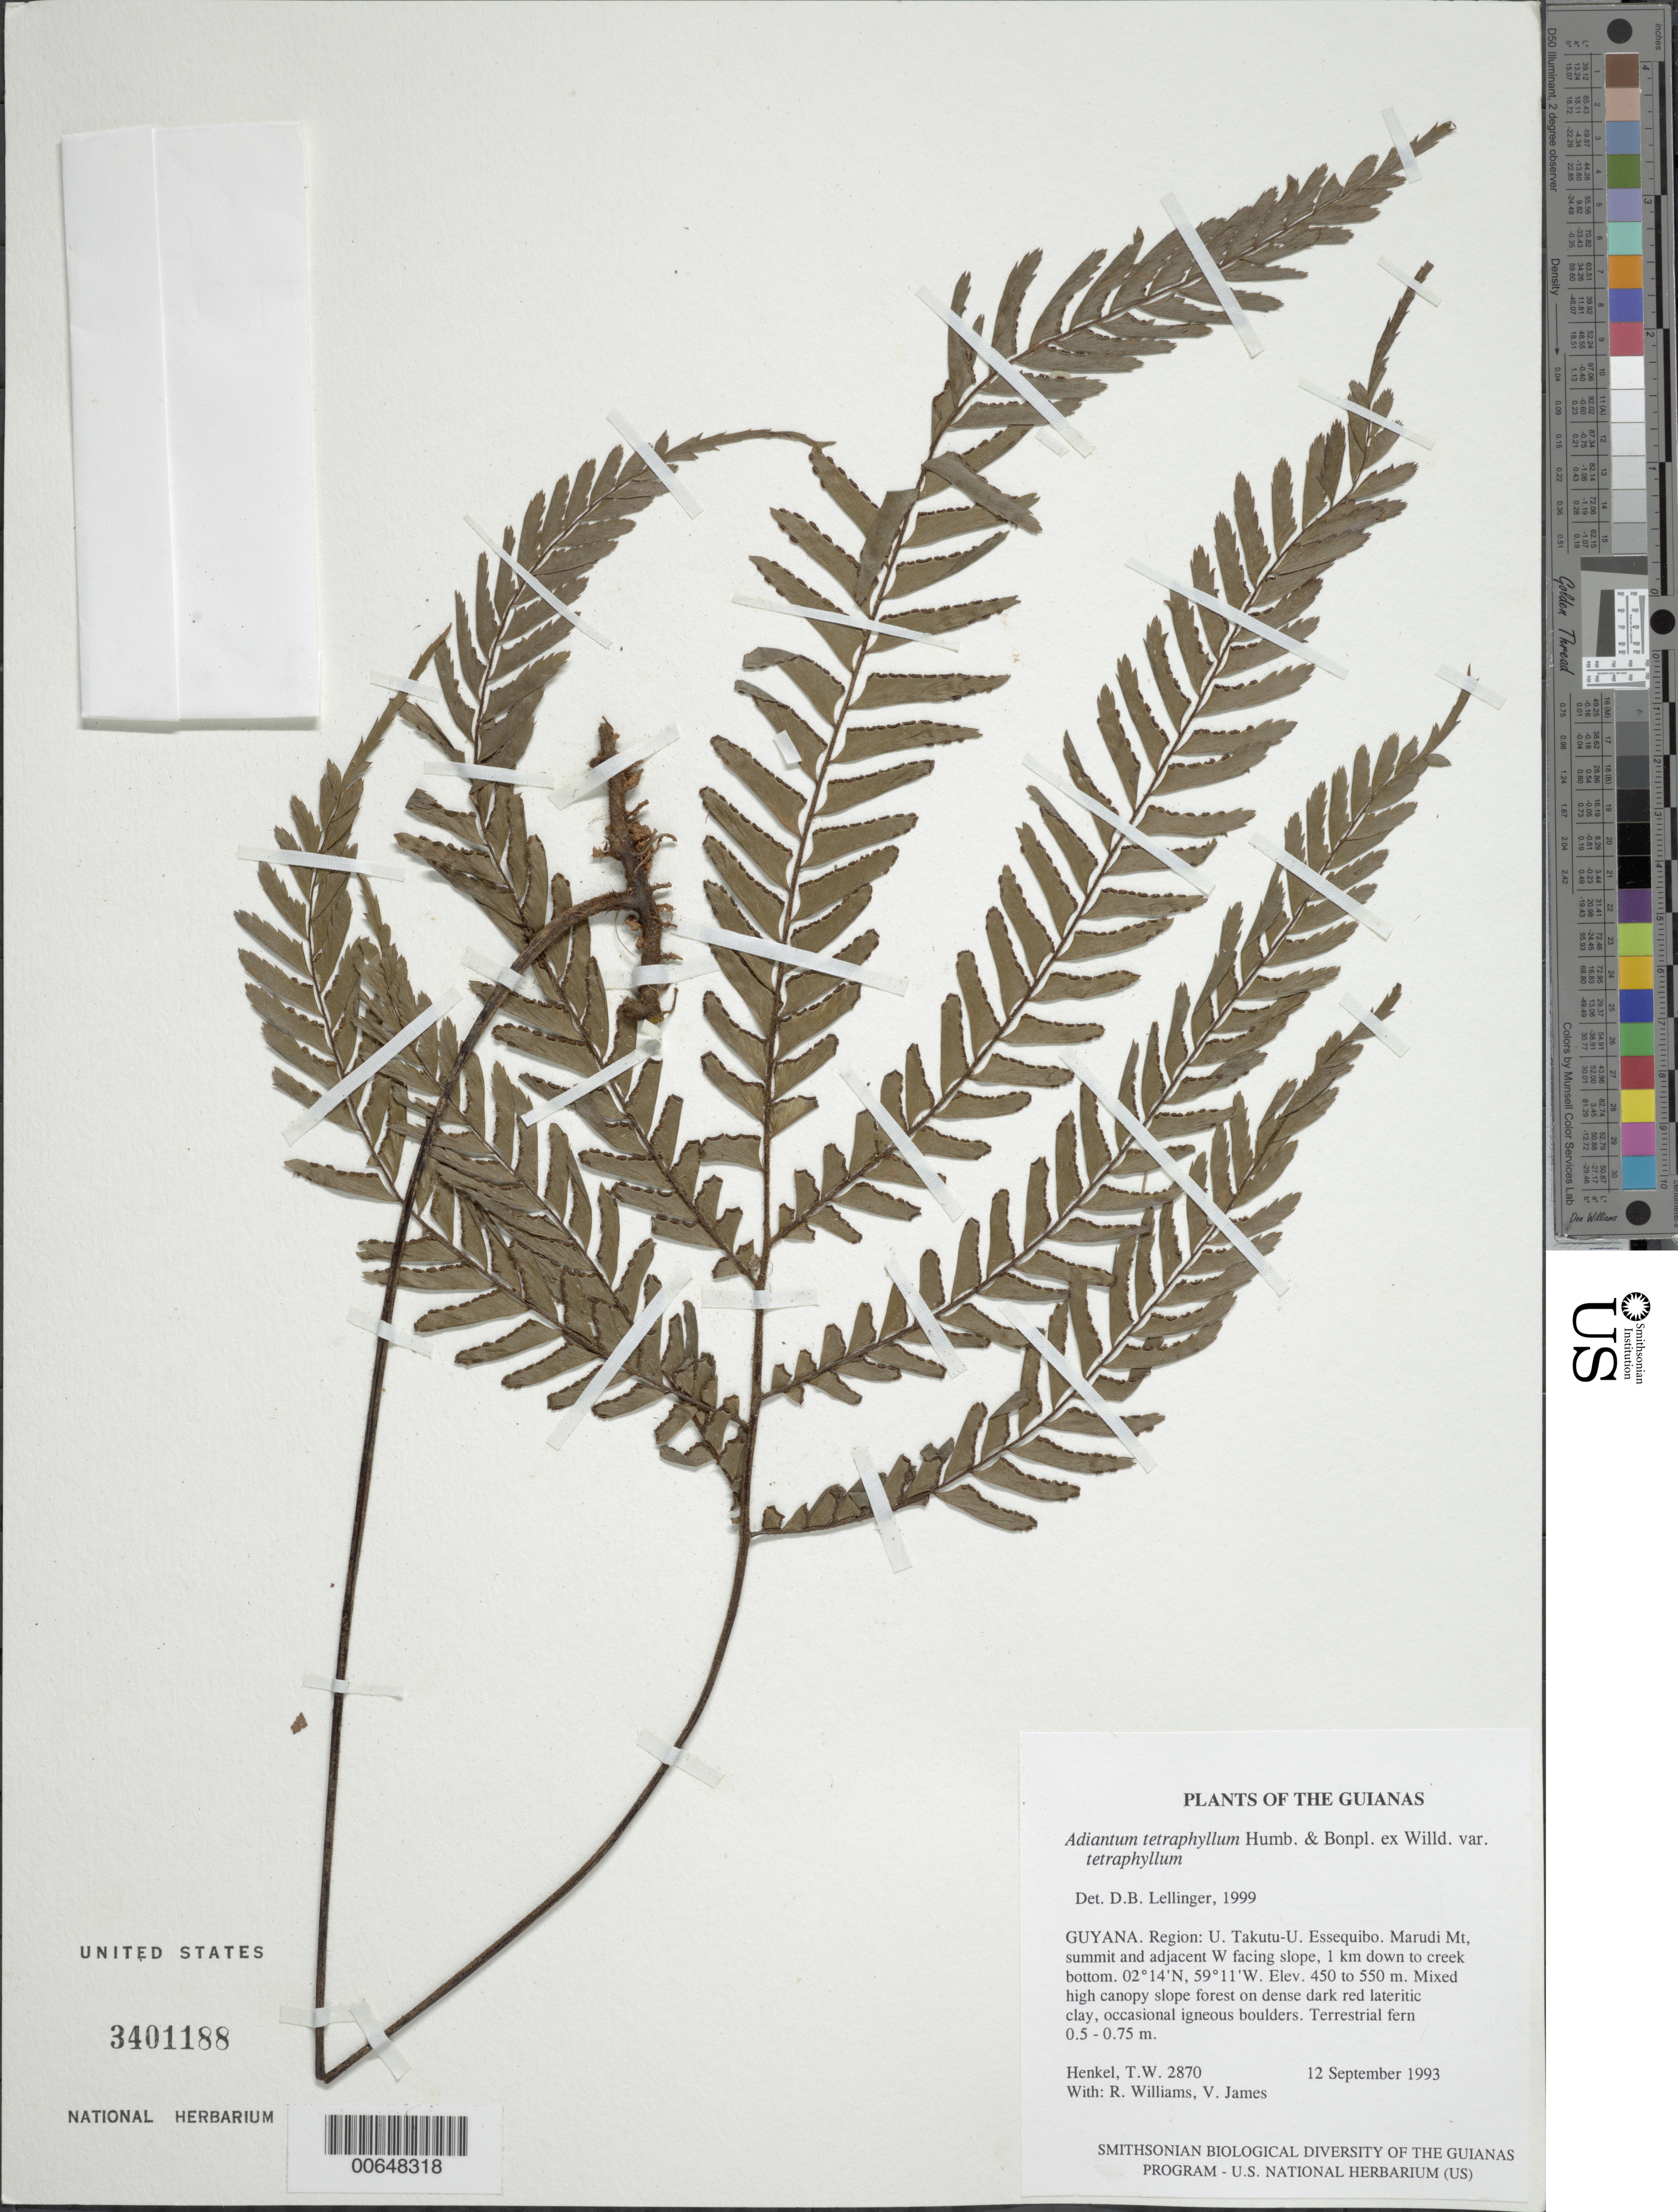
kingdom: Plantae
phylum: Tracheophyta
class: Polypodiopsida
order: Polypodiales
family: Pteridaceae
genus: Adiantum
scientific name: Adiantum tetraphyllum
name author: Humb. & Bonpl. ex Willd.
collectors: T. Henkel, R. Williams & V. James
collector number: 2870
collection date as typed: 12 September 1993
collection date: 1993-09-12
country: Guyana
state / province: U. Takutu-U. Essequibo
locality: Marudi Mt, summit and adjacent W facing slope, 1 km down to creek bottom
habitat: Mixed high canopy slope forest on dense dark red lateritic clay, occasional igneous boulders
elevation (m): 450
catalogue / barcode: US 3401188